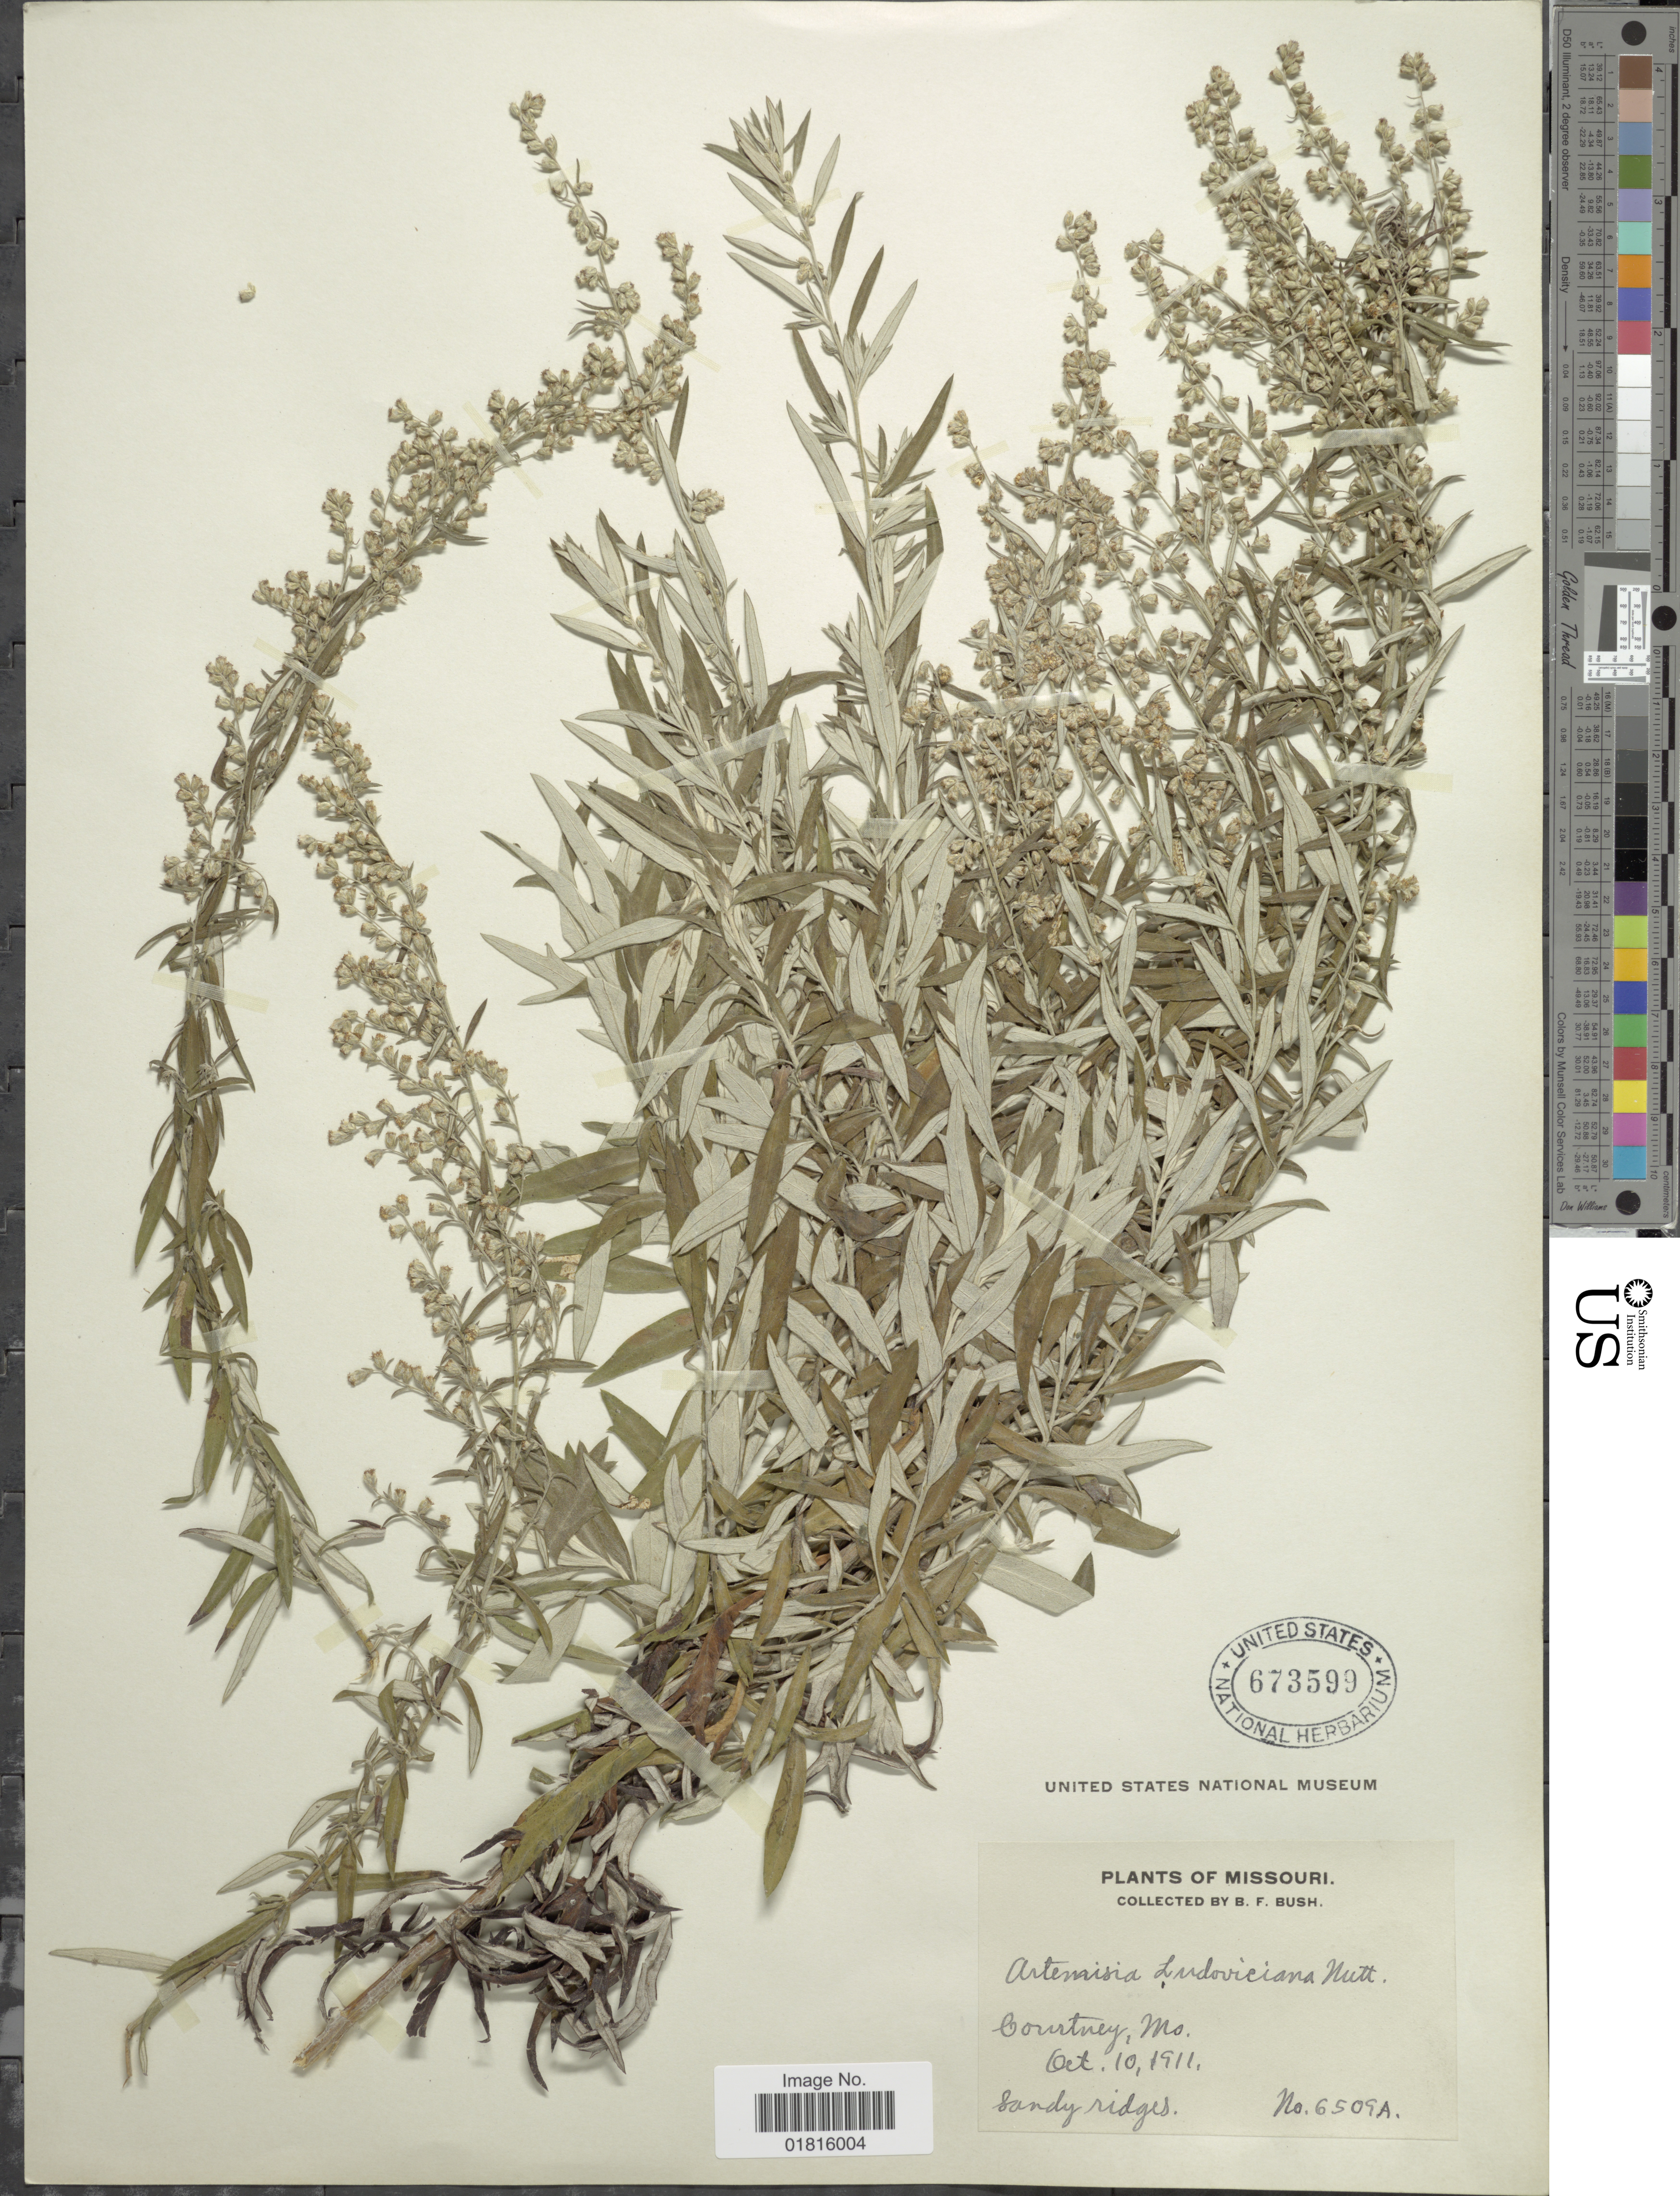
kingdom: Plantae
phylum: Tracheophyta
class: Magnoliopsida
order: Asterales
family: Asteraceae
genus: Artemisia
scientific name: Artemisia ludoviciana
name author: Nutt.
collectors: B. F. Bush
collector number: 6509A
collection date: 1911-10-10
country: United States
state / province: Missouri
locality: Courtney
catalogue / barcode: US 673599